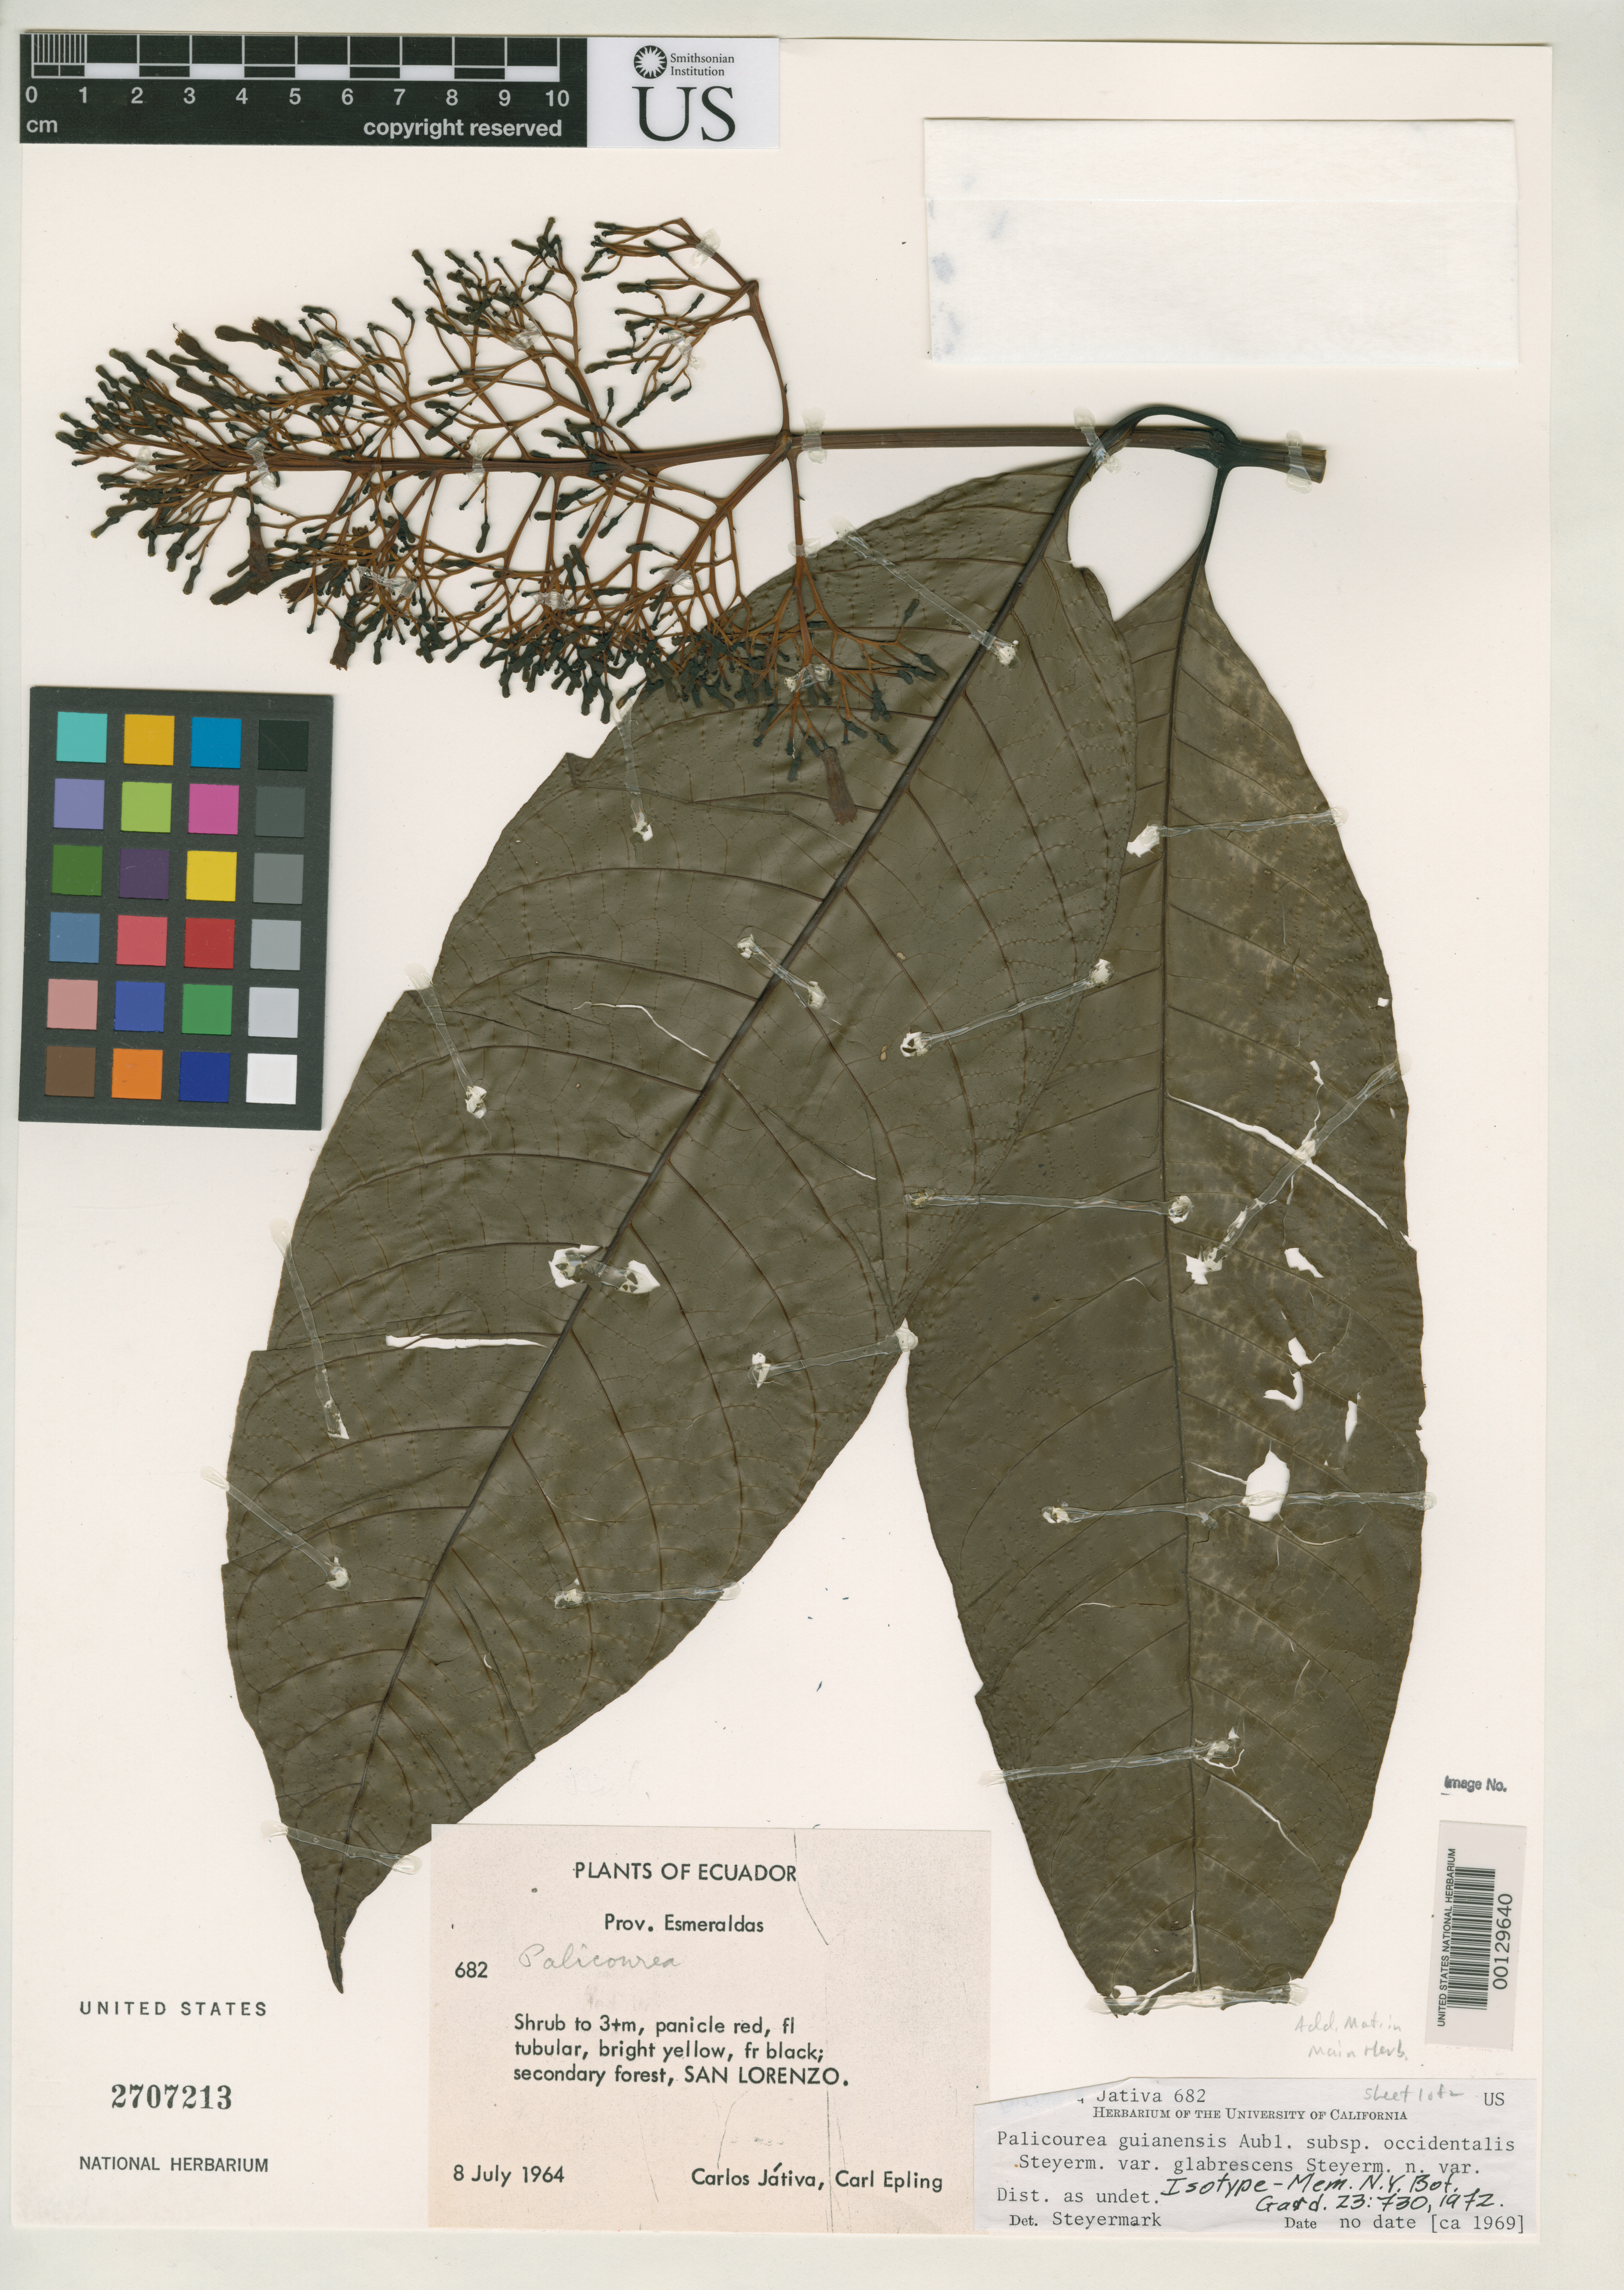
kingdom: Plantae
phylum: Tracheophyta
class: Magnoliopsida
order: Gentianales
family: Rubiaceae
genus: Palicourea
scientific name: Palicourea guianensis subsp. occidentalis var. glabrescens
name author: Steyerm.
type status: Isotype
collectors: C. D. Játiva & C. C. Epling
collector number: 682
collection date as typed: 08 Jul 1964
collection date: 1964-07-08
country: Ecuador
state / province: Esmeraldas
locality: San Lorenzo.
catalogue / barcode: US 2707213